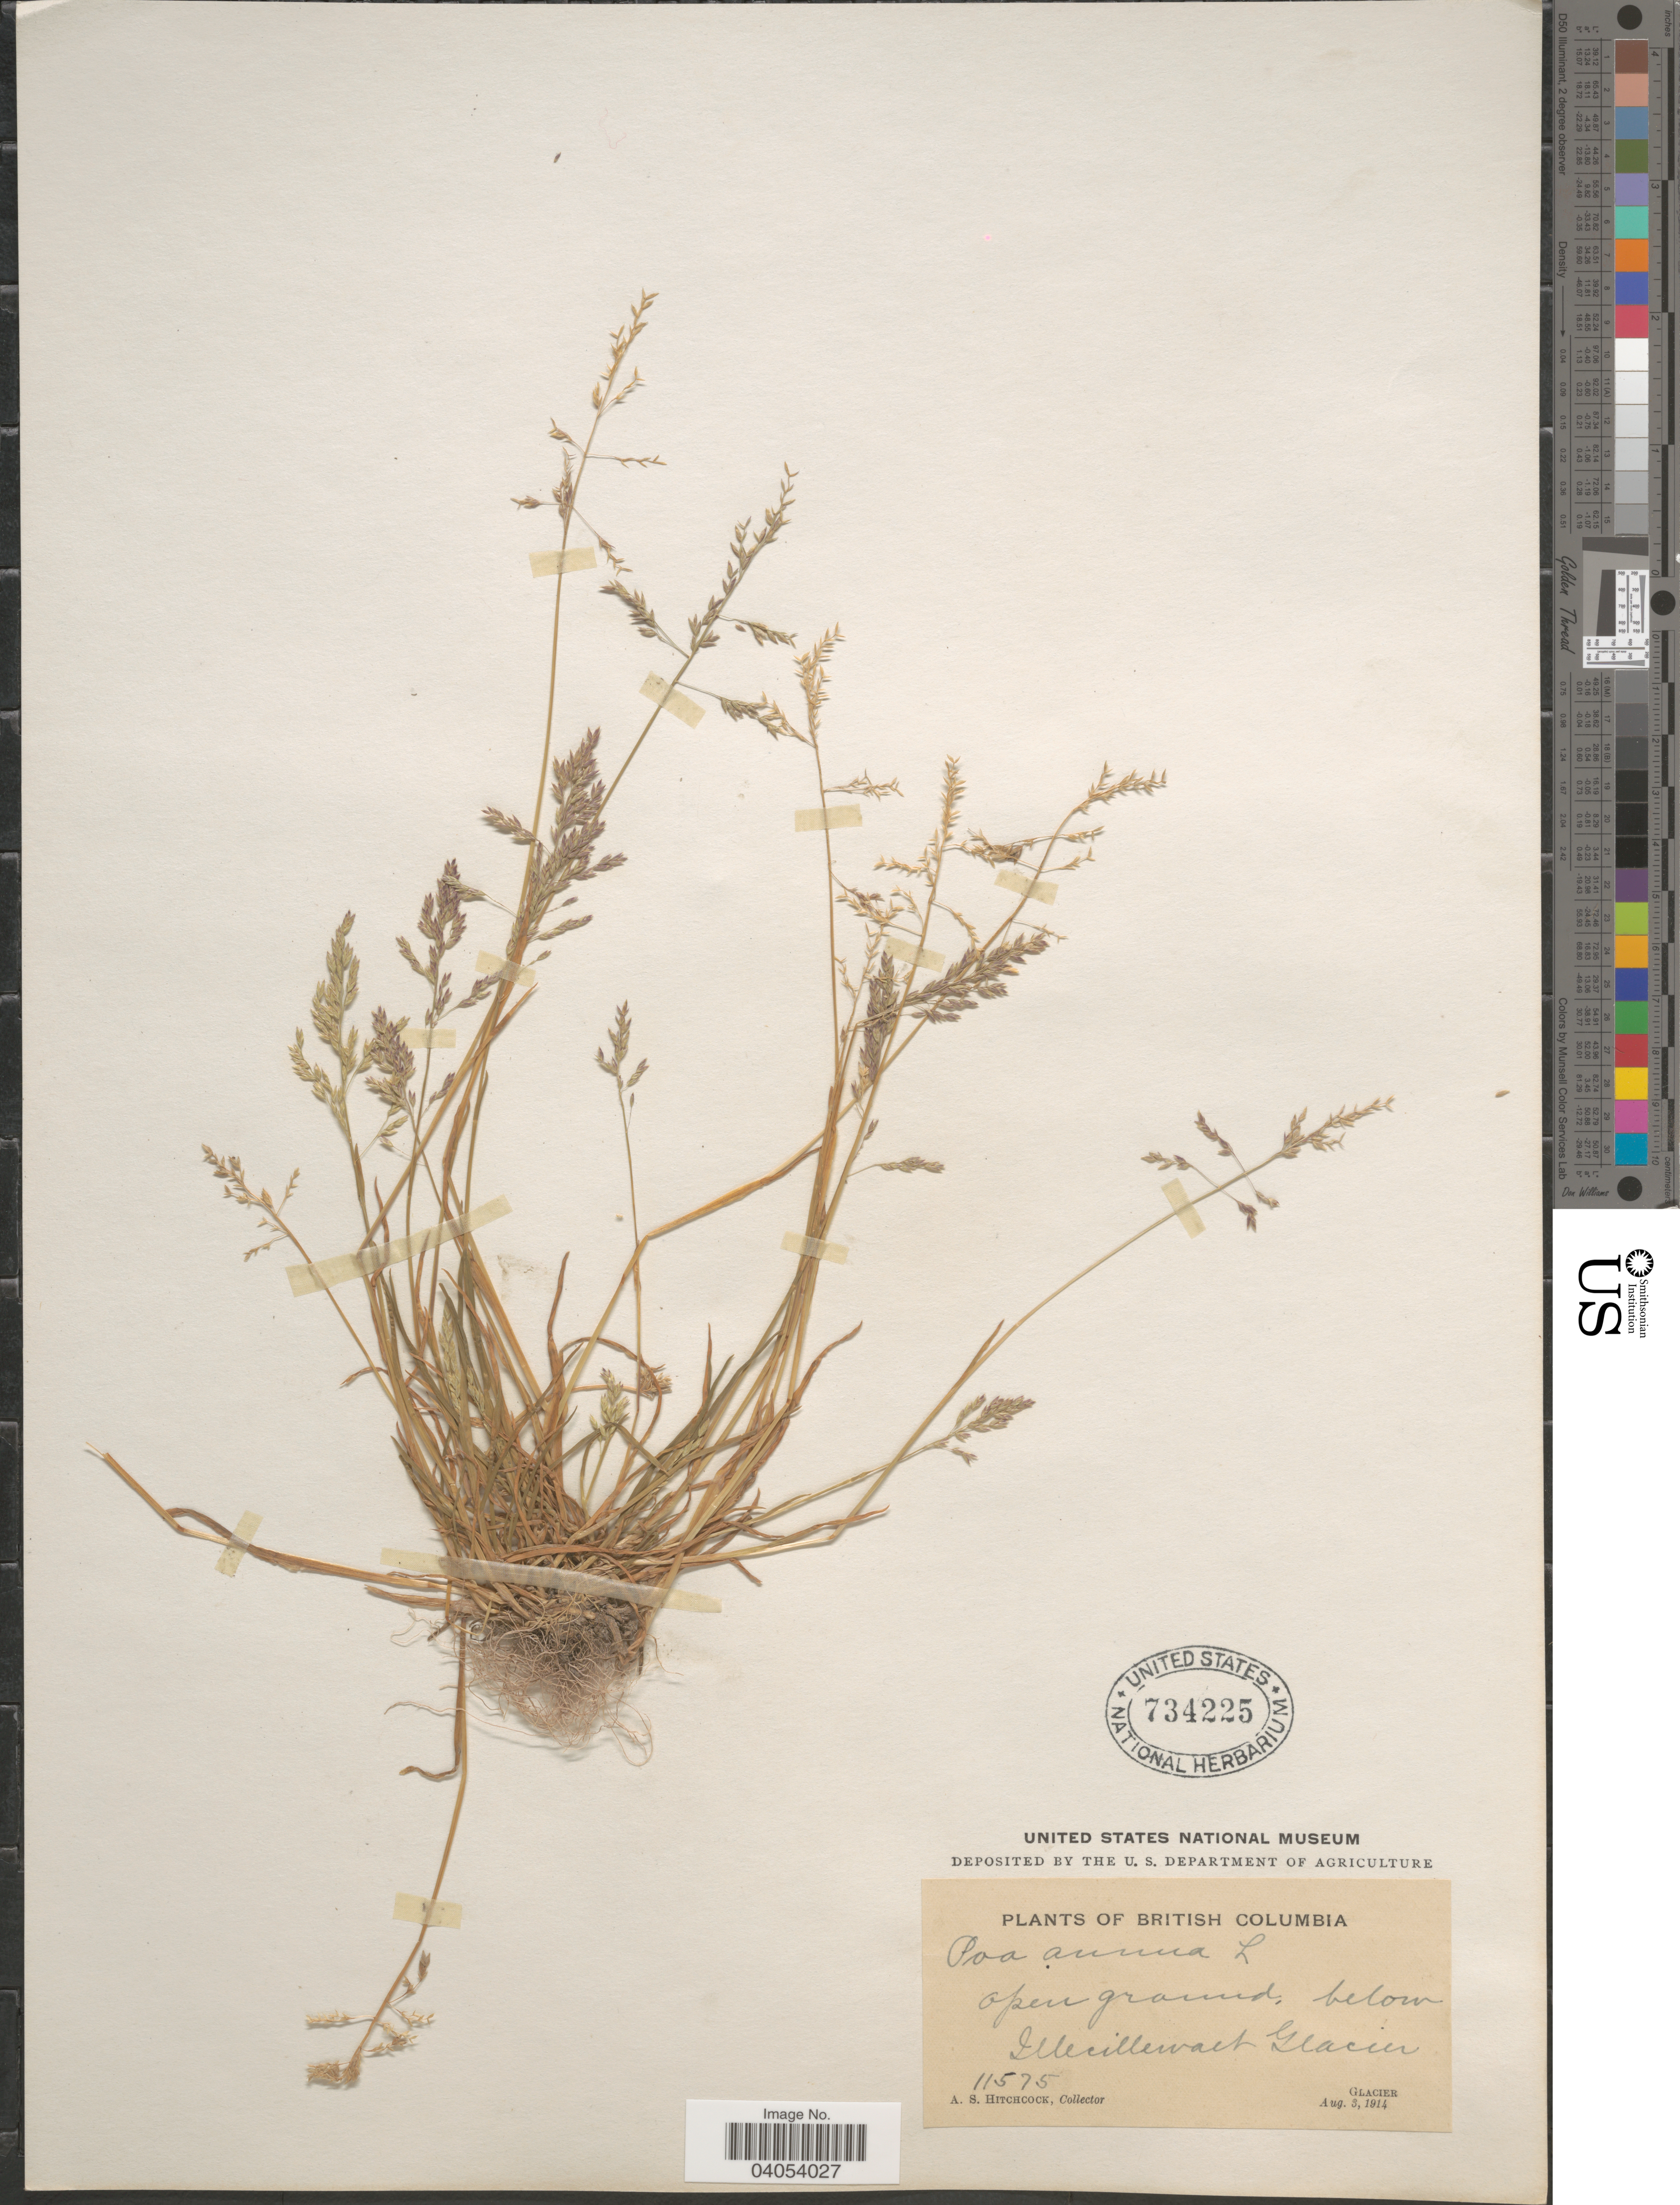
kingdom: Plantae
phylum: Tracheophyta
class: Liliopsida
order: Poales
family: Poaceae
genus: Poa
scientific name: Poa annua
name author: L.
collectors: A. S. Hitchcock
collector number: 11575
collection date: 1914-08-03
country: Canada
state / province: British Columbia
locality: Open ground, below Illecillewaet Glacier. Glacier.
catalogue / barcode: US 734225